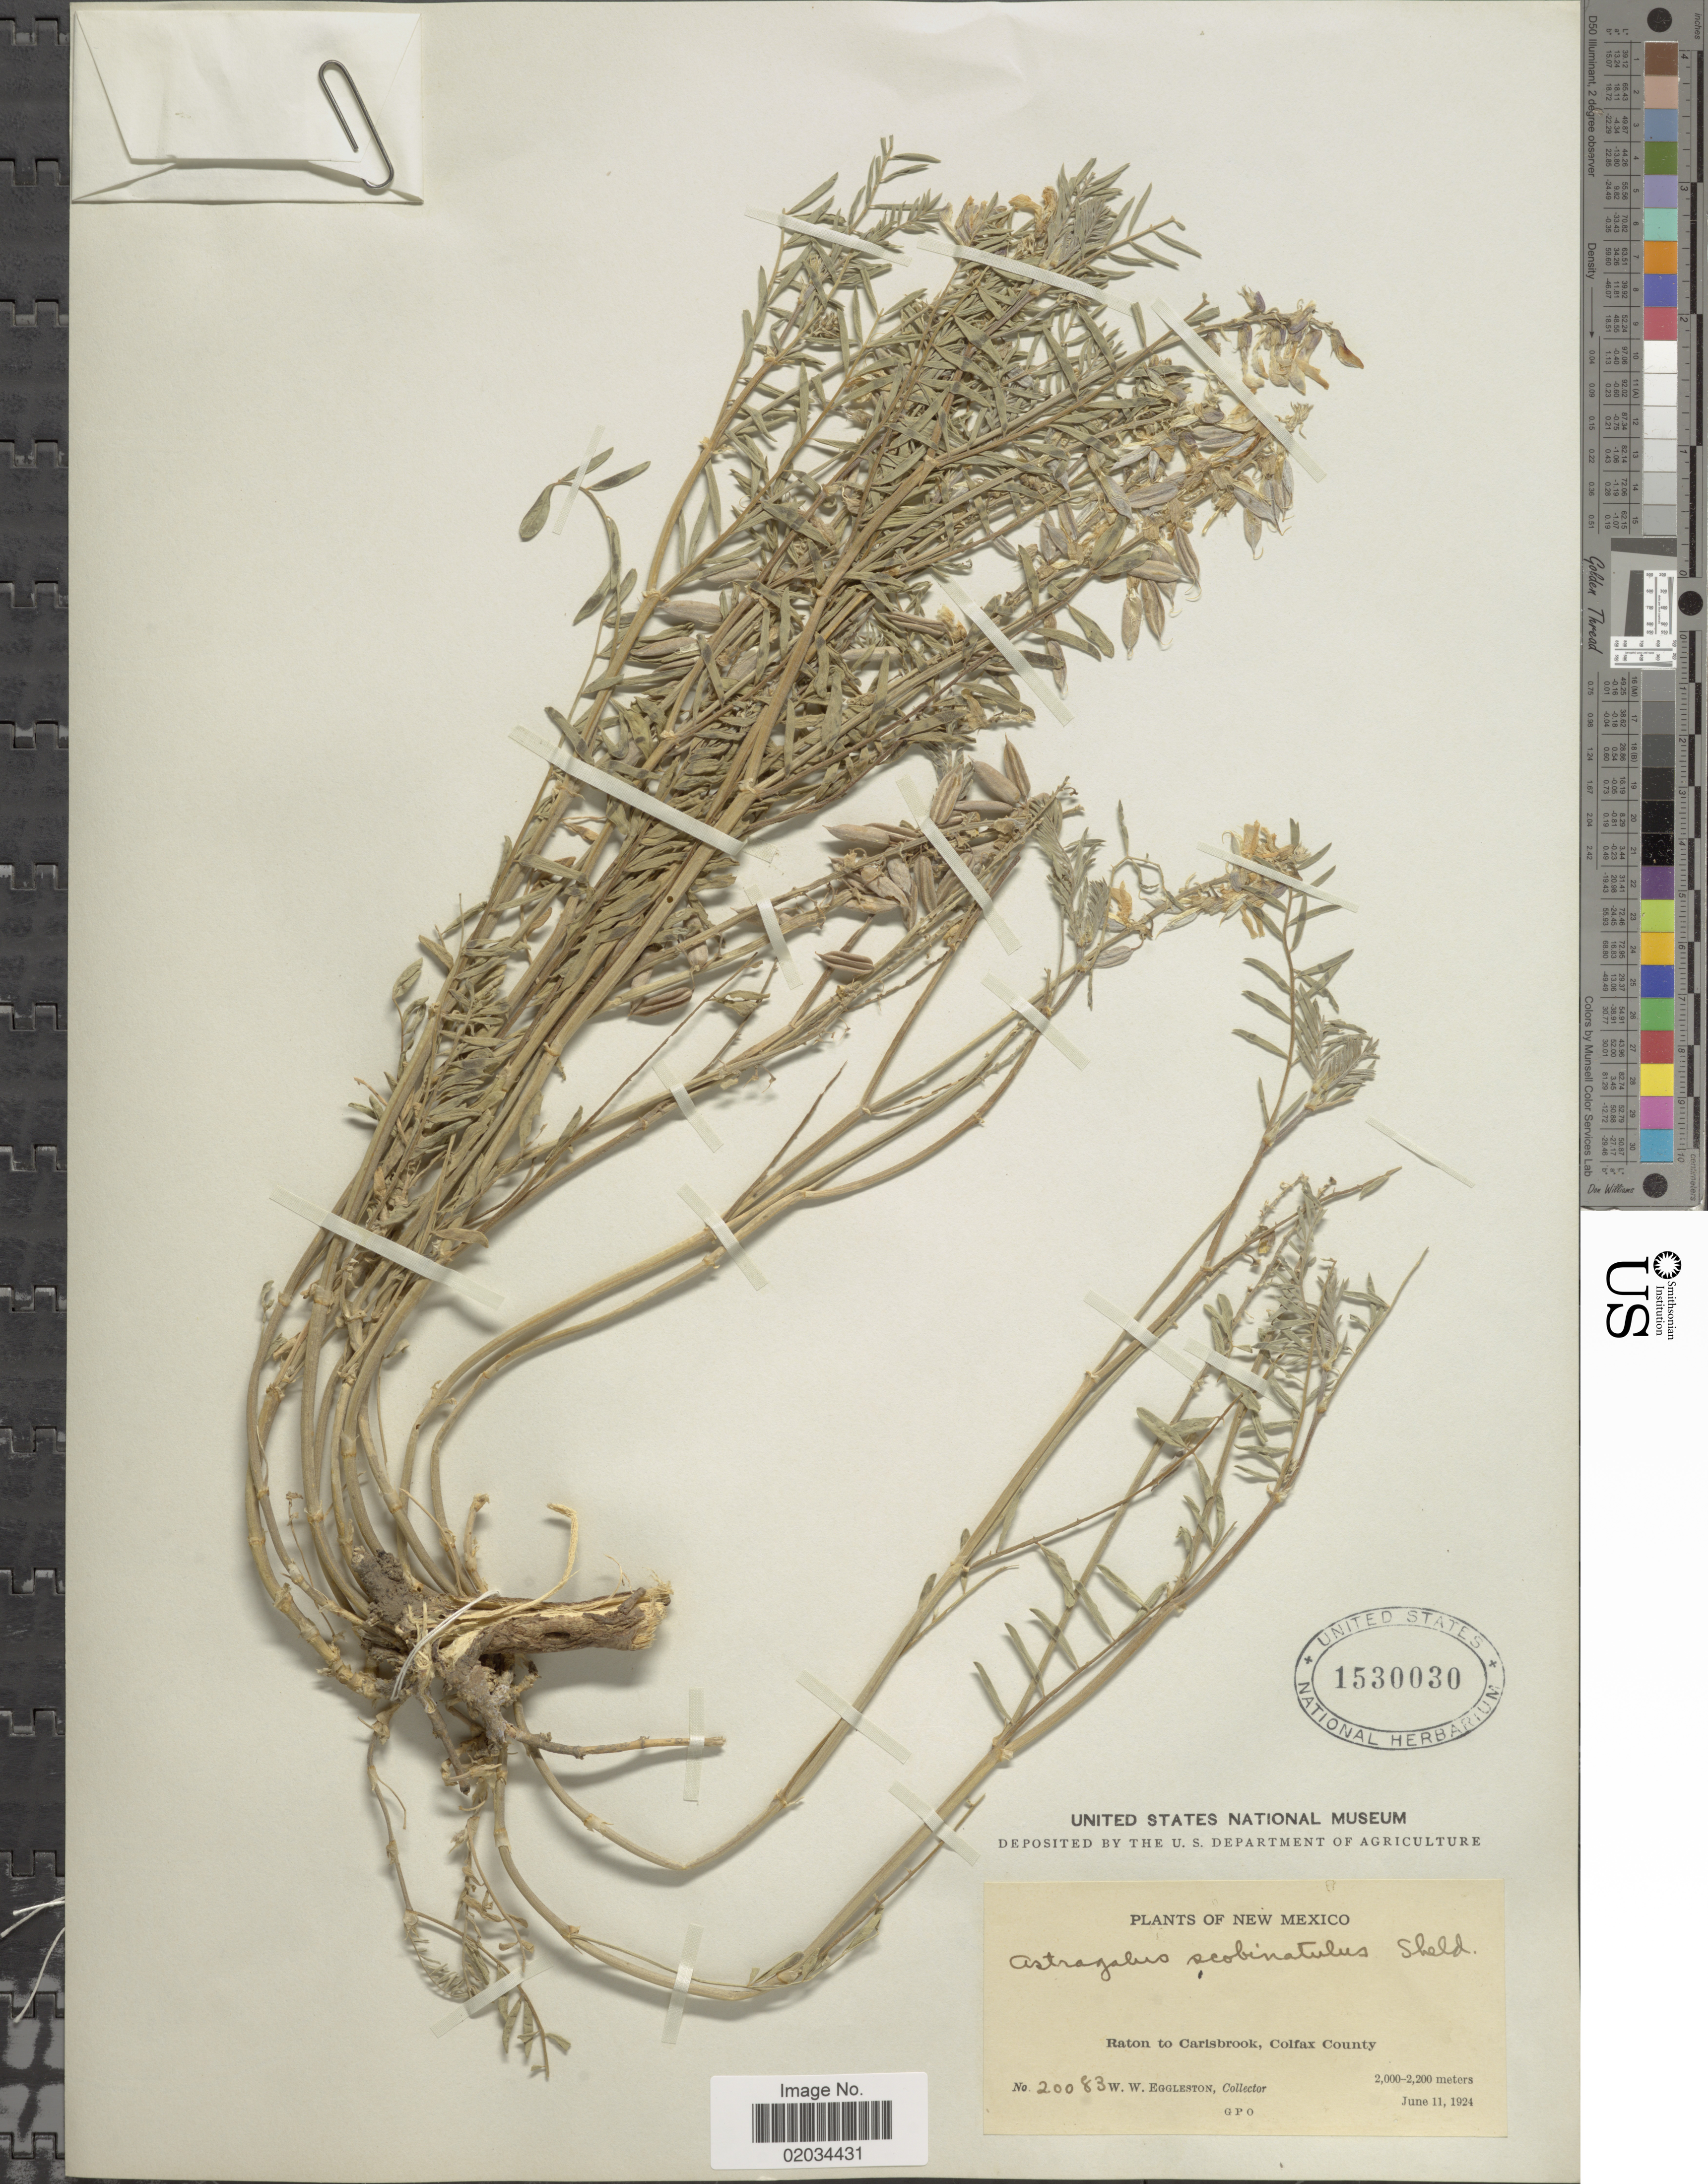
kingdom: Plantae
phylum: Tracheophyta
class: Magnoliopsida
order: Fabales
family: Fabaceae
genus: Astragalus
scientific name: Astragalus scobinatulus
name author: E. Sheld.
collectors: W. W. Eggleston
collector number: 20083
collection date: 1924-06-11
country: United States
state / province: New Mexico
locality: Raton to Carlsbrook, Colfax County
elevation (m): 2000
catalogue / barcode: US 1530030